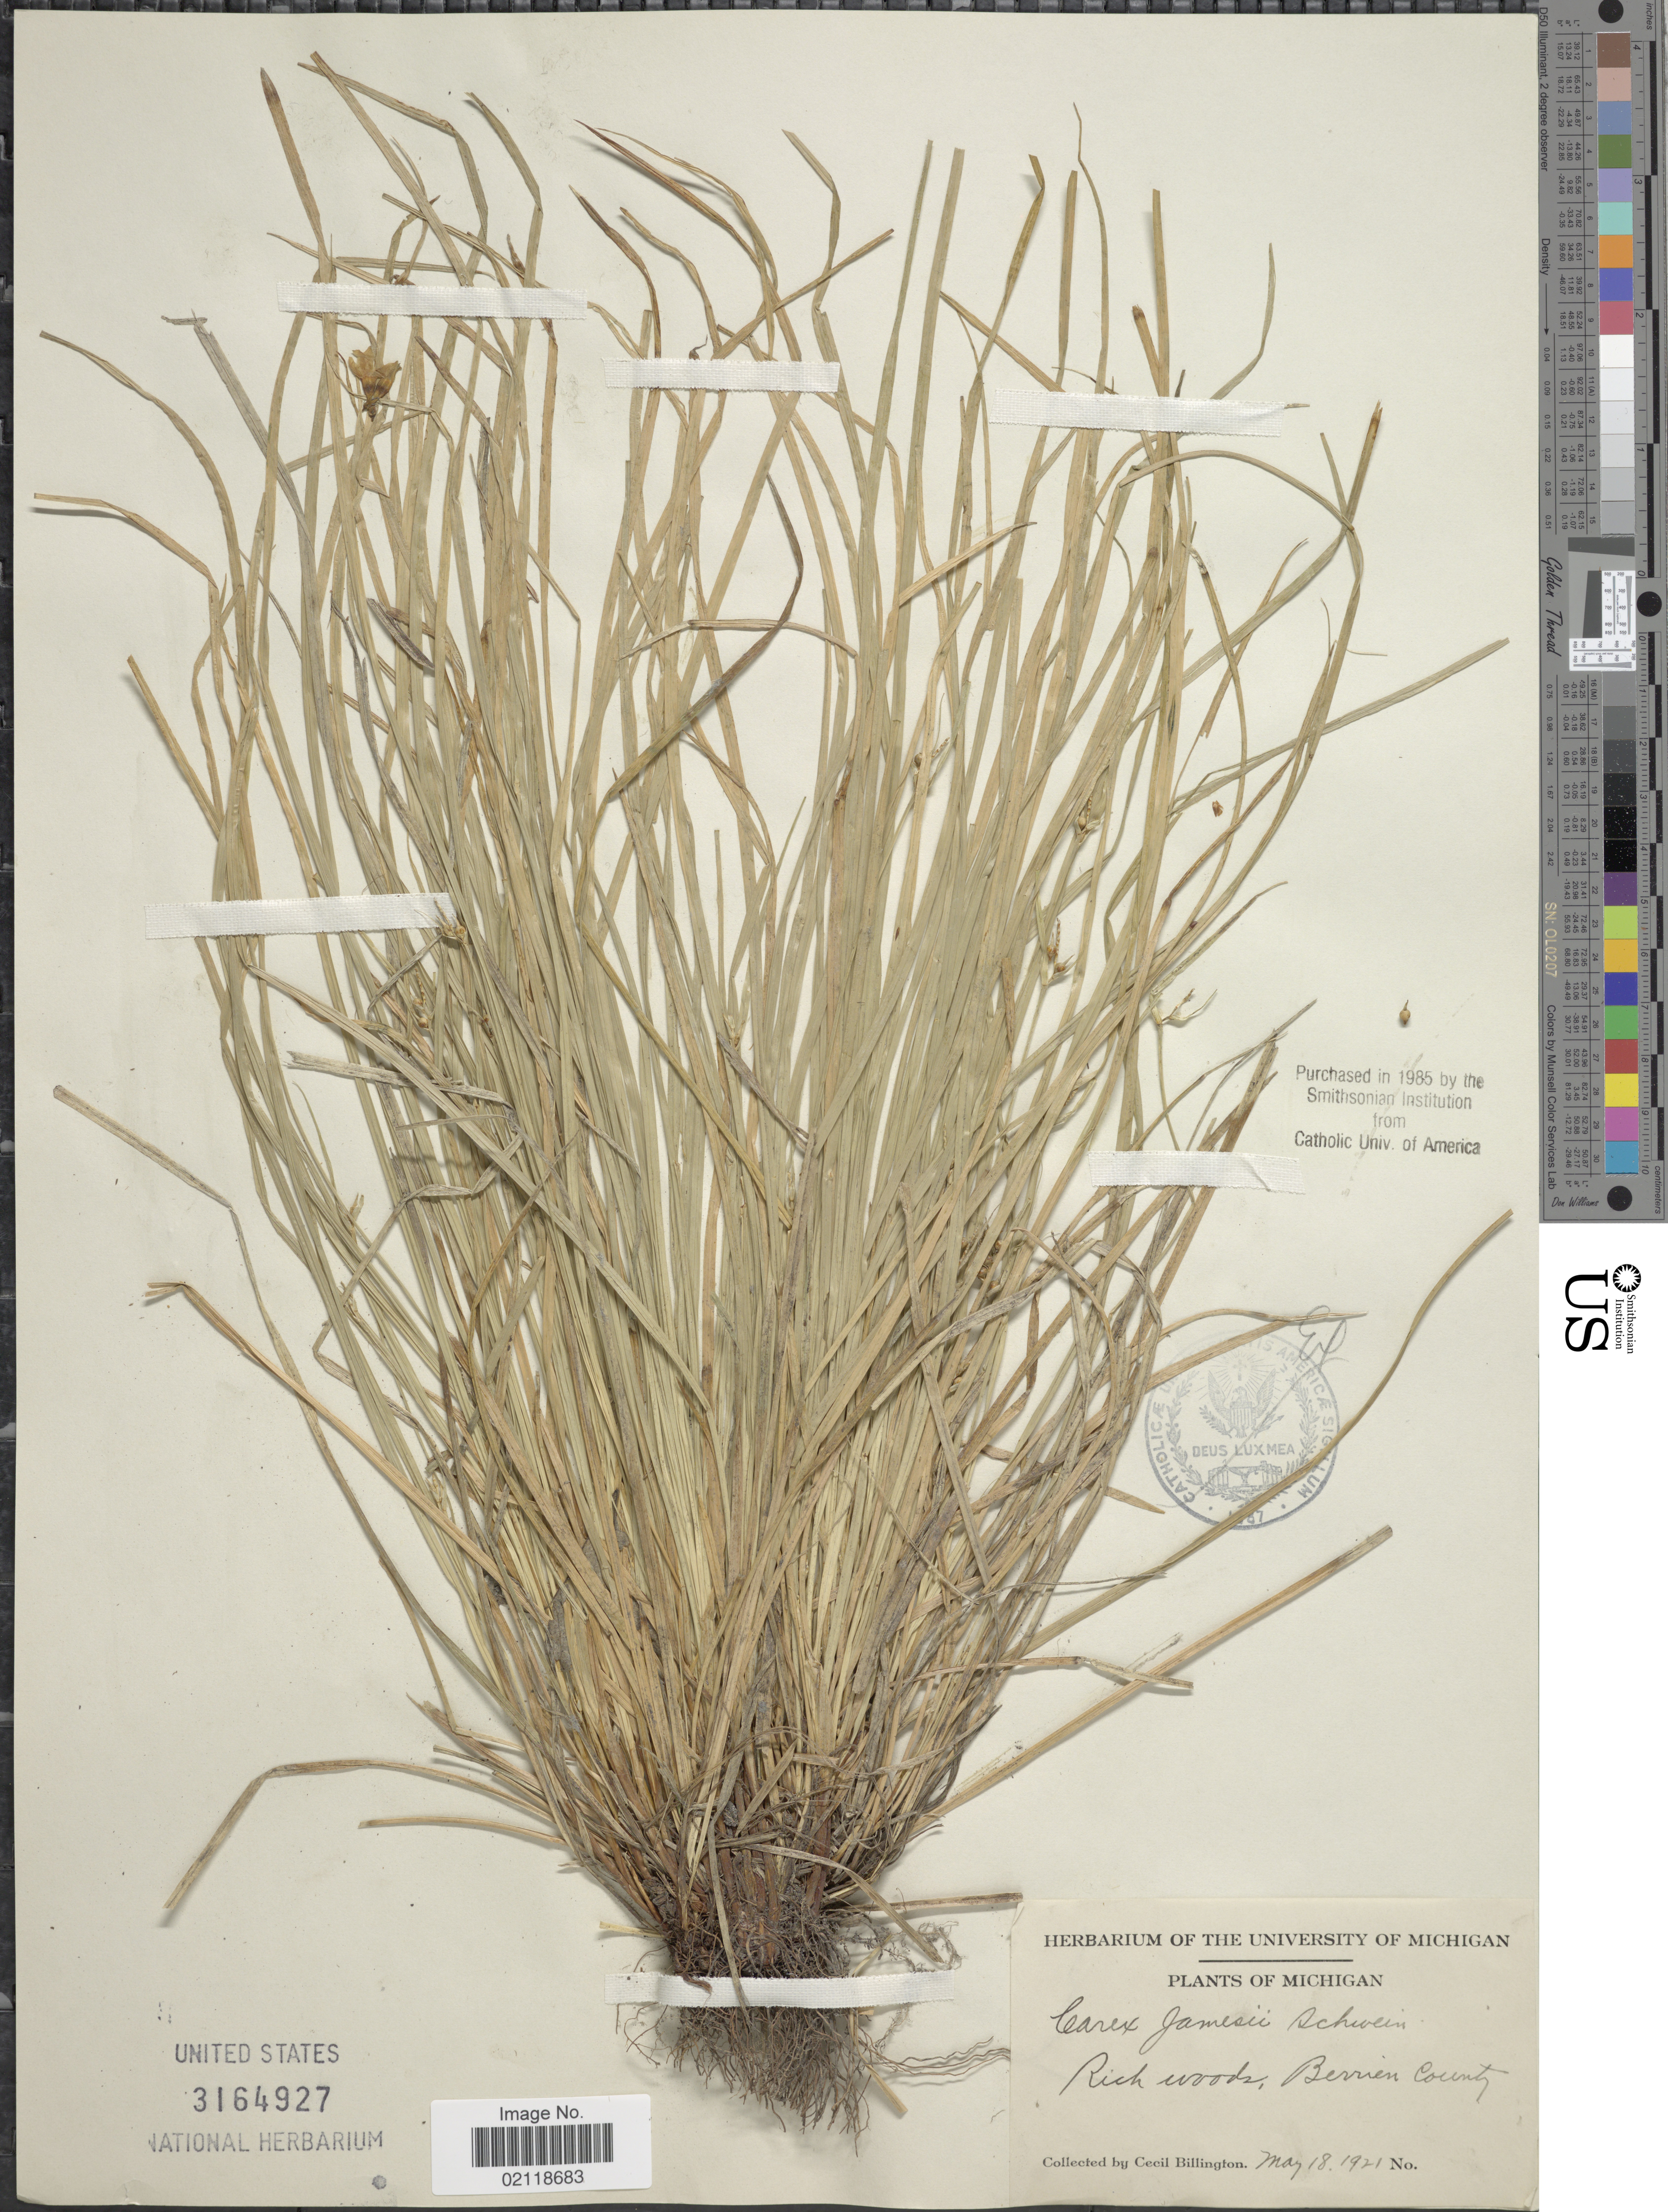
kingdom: Plantae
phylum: Tracheophyta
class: Liliopsida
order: Poales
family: Cyperaceae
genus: Carex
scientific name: Carex jamesii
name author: Schwein.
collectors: C. Billington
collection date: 1921-05-18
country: United States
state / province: Michigan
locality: Rich woods, Berrien County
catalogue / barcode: US 3164927